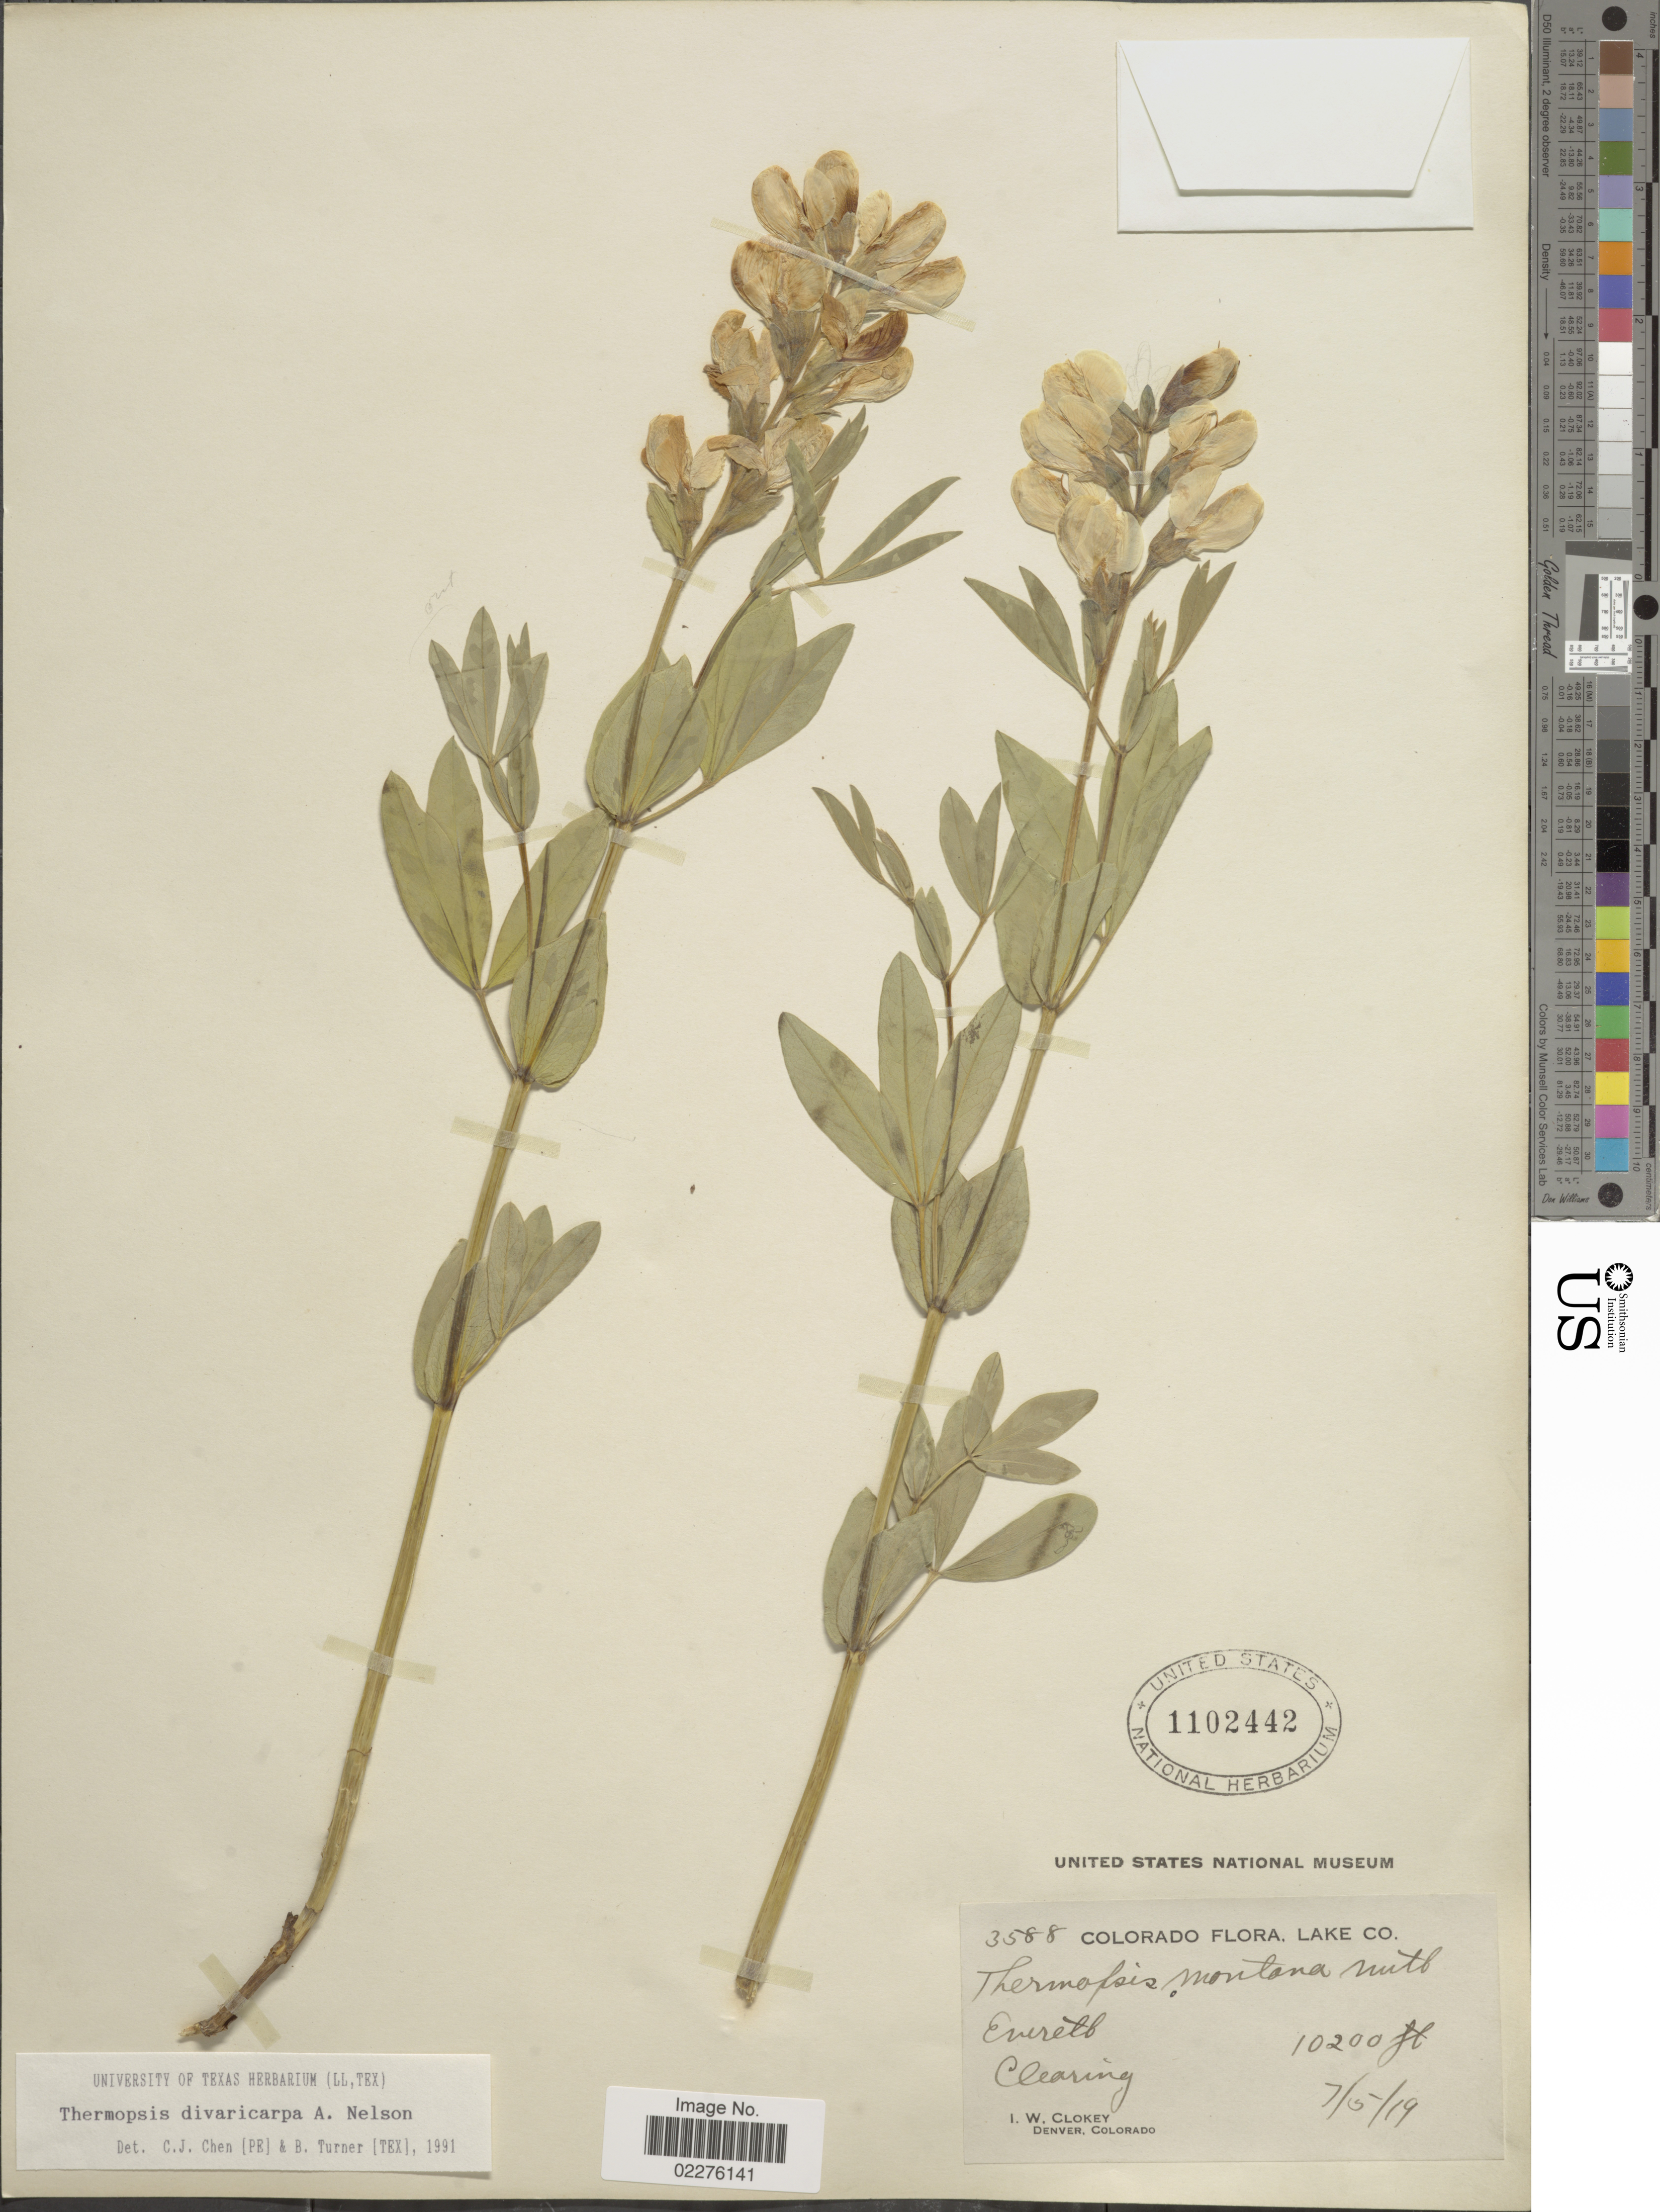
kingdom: Plantae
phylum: Tracheophyta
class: Magnoliopsida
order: Fabales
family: Fabaceae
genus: Thermopsis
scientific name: Thermopsis divaricarpa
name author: A. Nelson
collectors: I. W. Clokey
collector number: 3588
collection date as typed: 19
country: United States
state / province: Colorado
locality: Lake Co, Everett, Clearing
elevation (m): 3109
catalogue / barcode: US 1102442